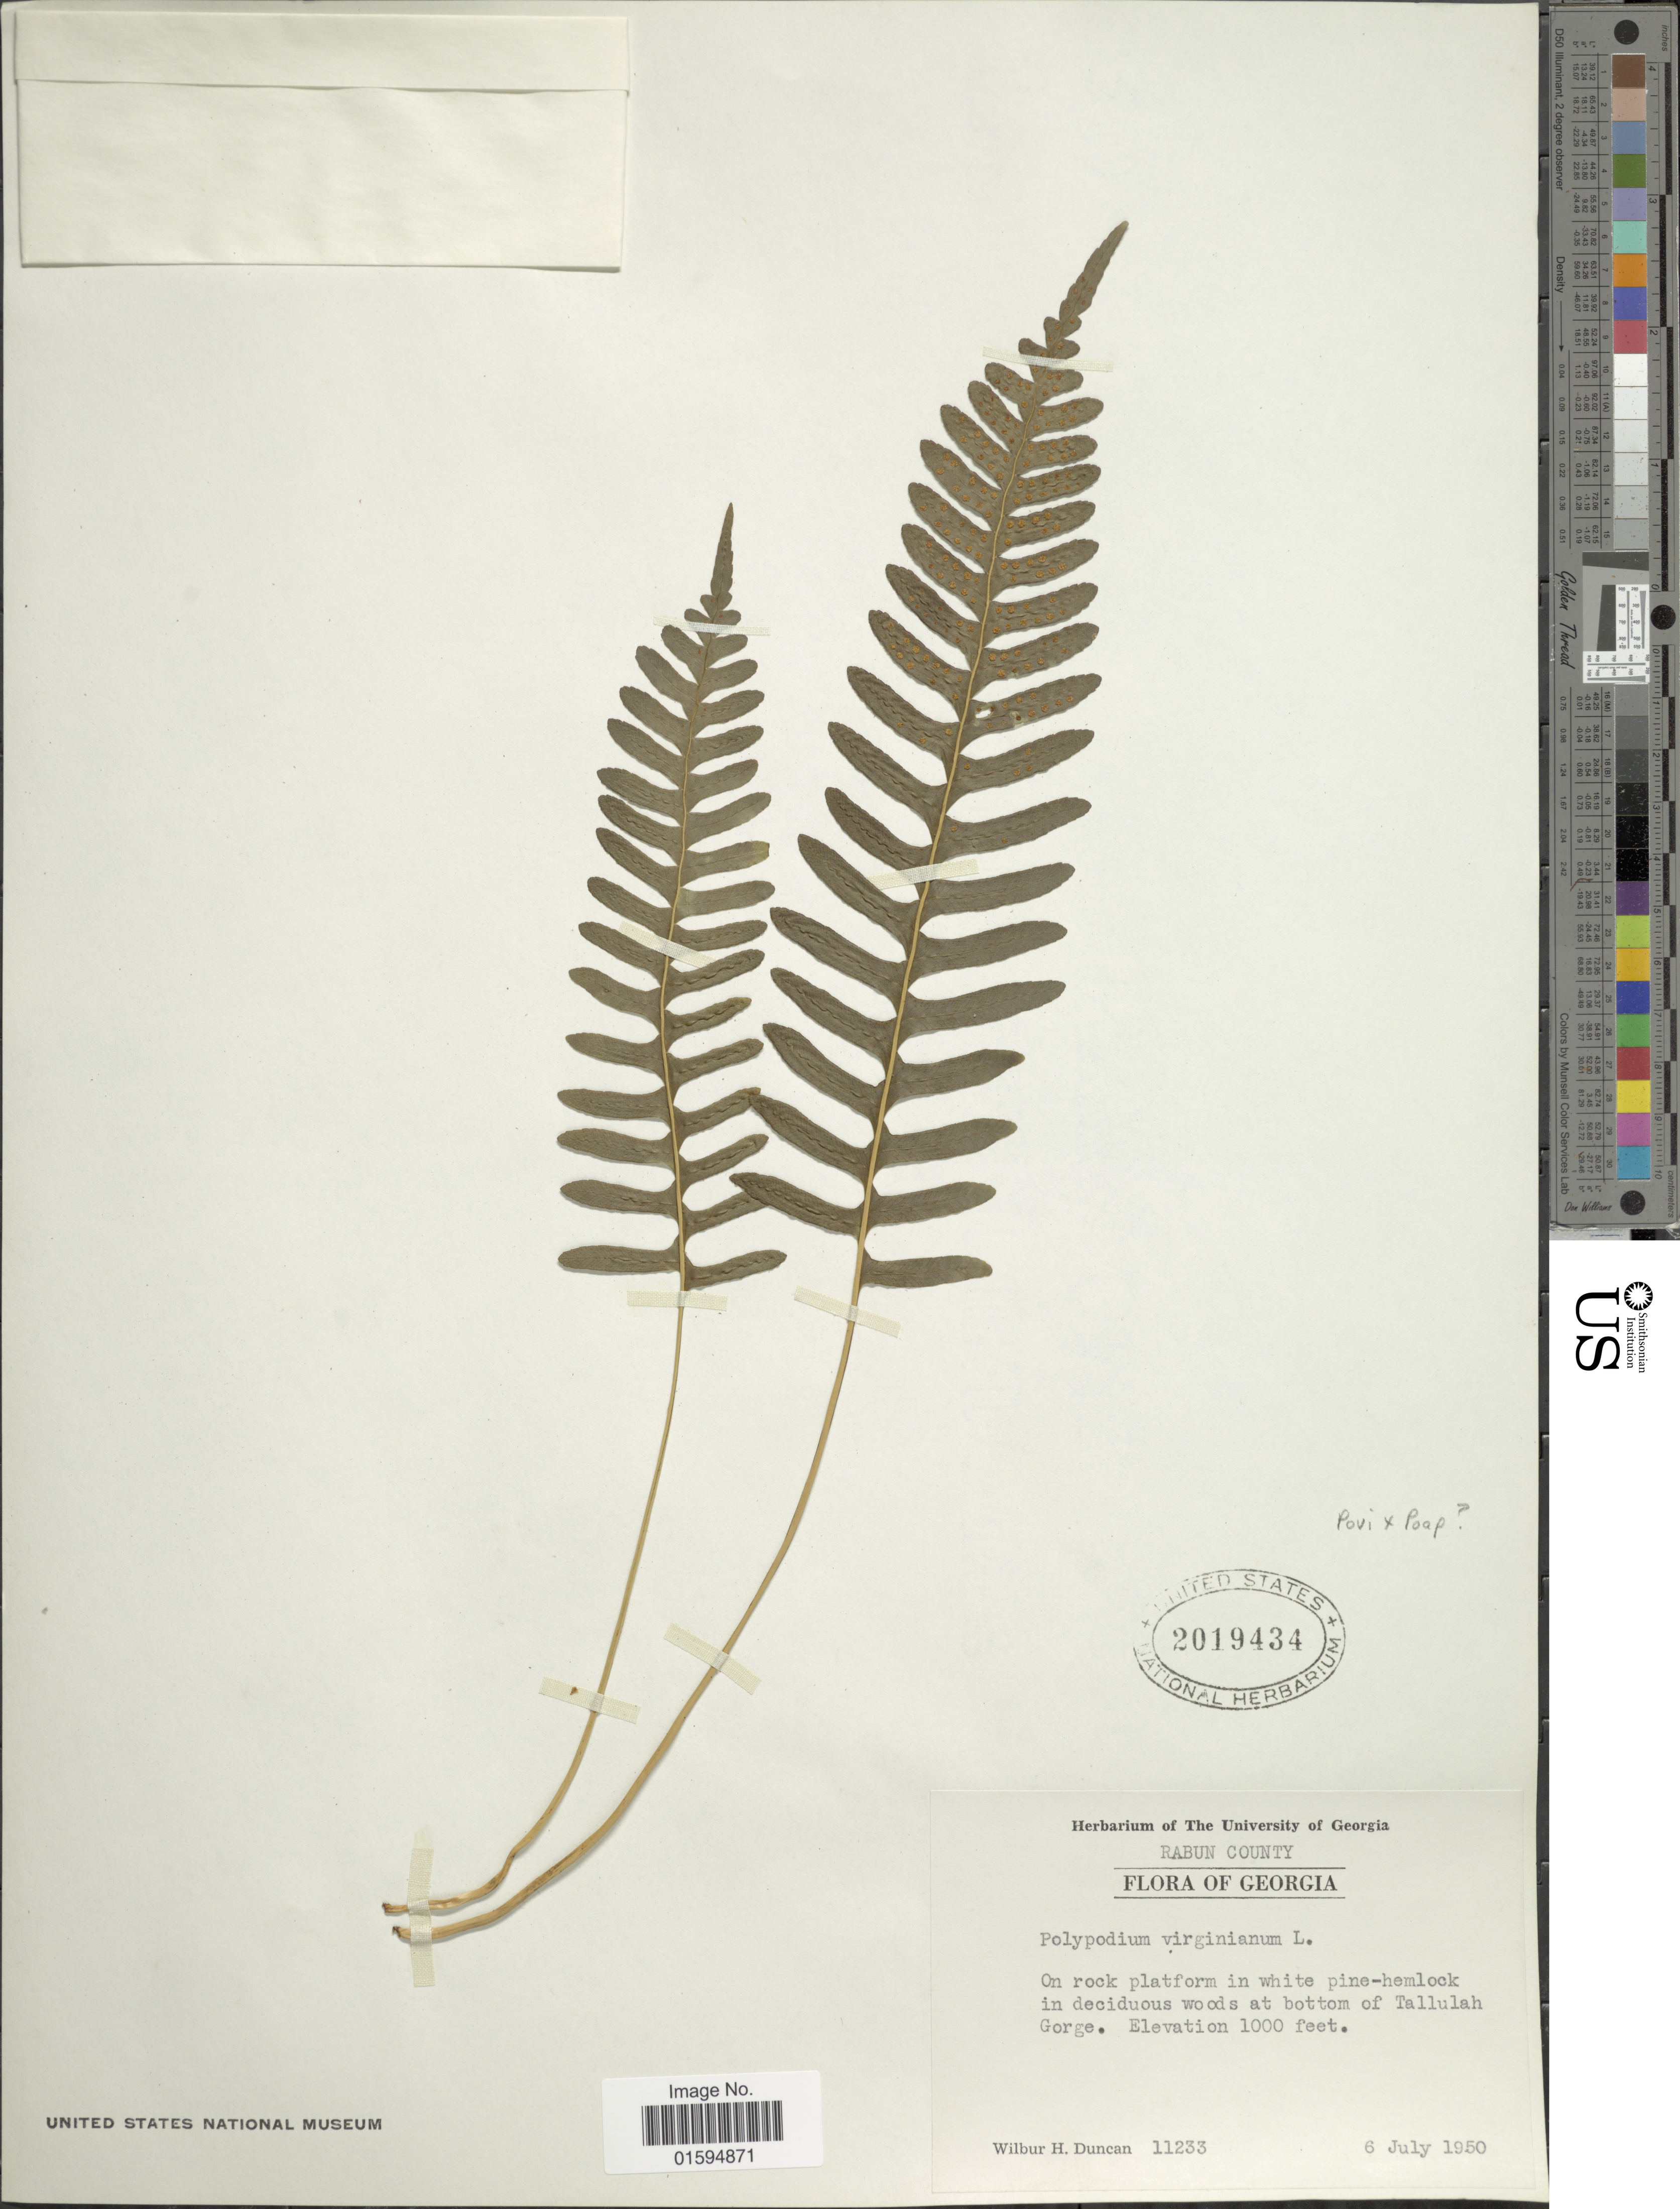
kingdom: Plantae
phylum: Tracheophyta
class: Polypodiopsida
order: Polypodiales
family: Polypodiaceae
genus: Polypodium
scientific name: Polypodium virginianum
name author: L.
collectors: W. H. Duncan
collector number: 11233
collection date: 1950-07-06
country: United States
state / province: Georgia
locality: Rabun County, On Rock platform in white pine-hemlock in deciduous woods at bottom of Tallulah Gorge.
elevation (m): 305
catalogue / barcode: US 2019434